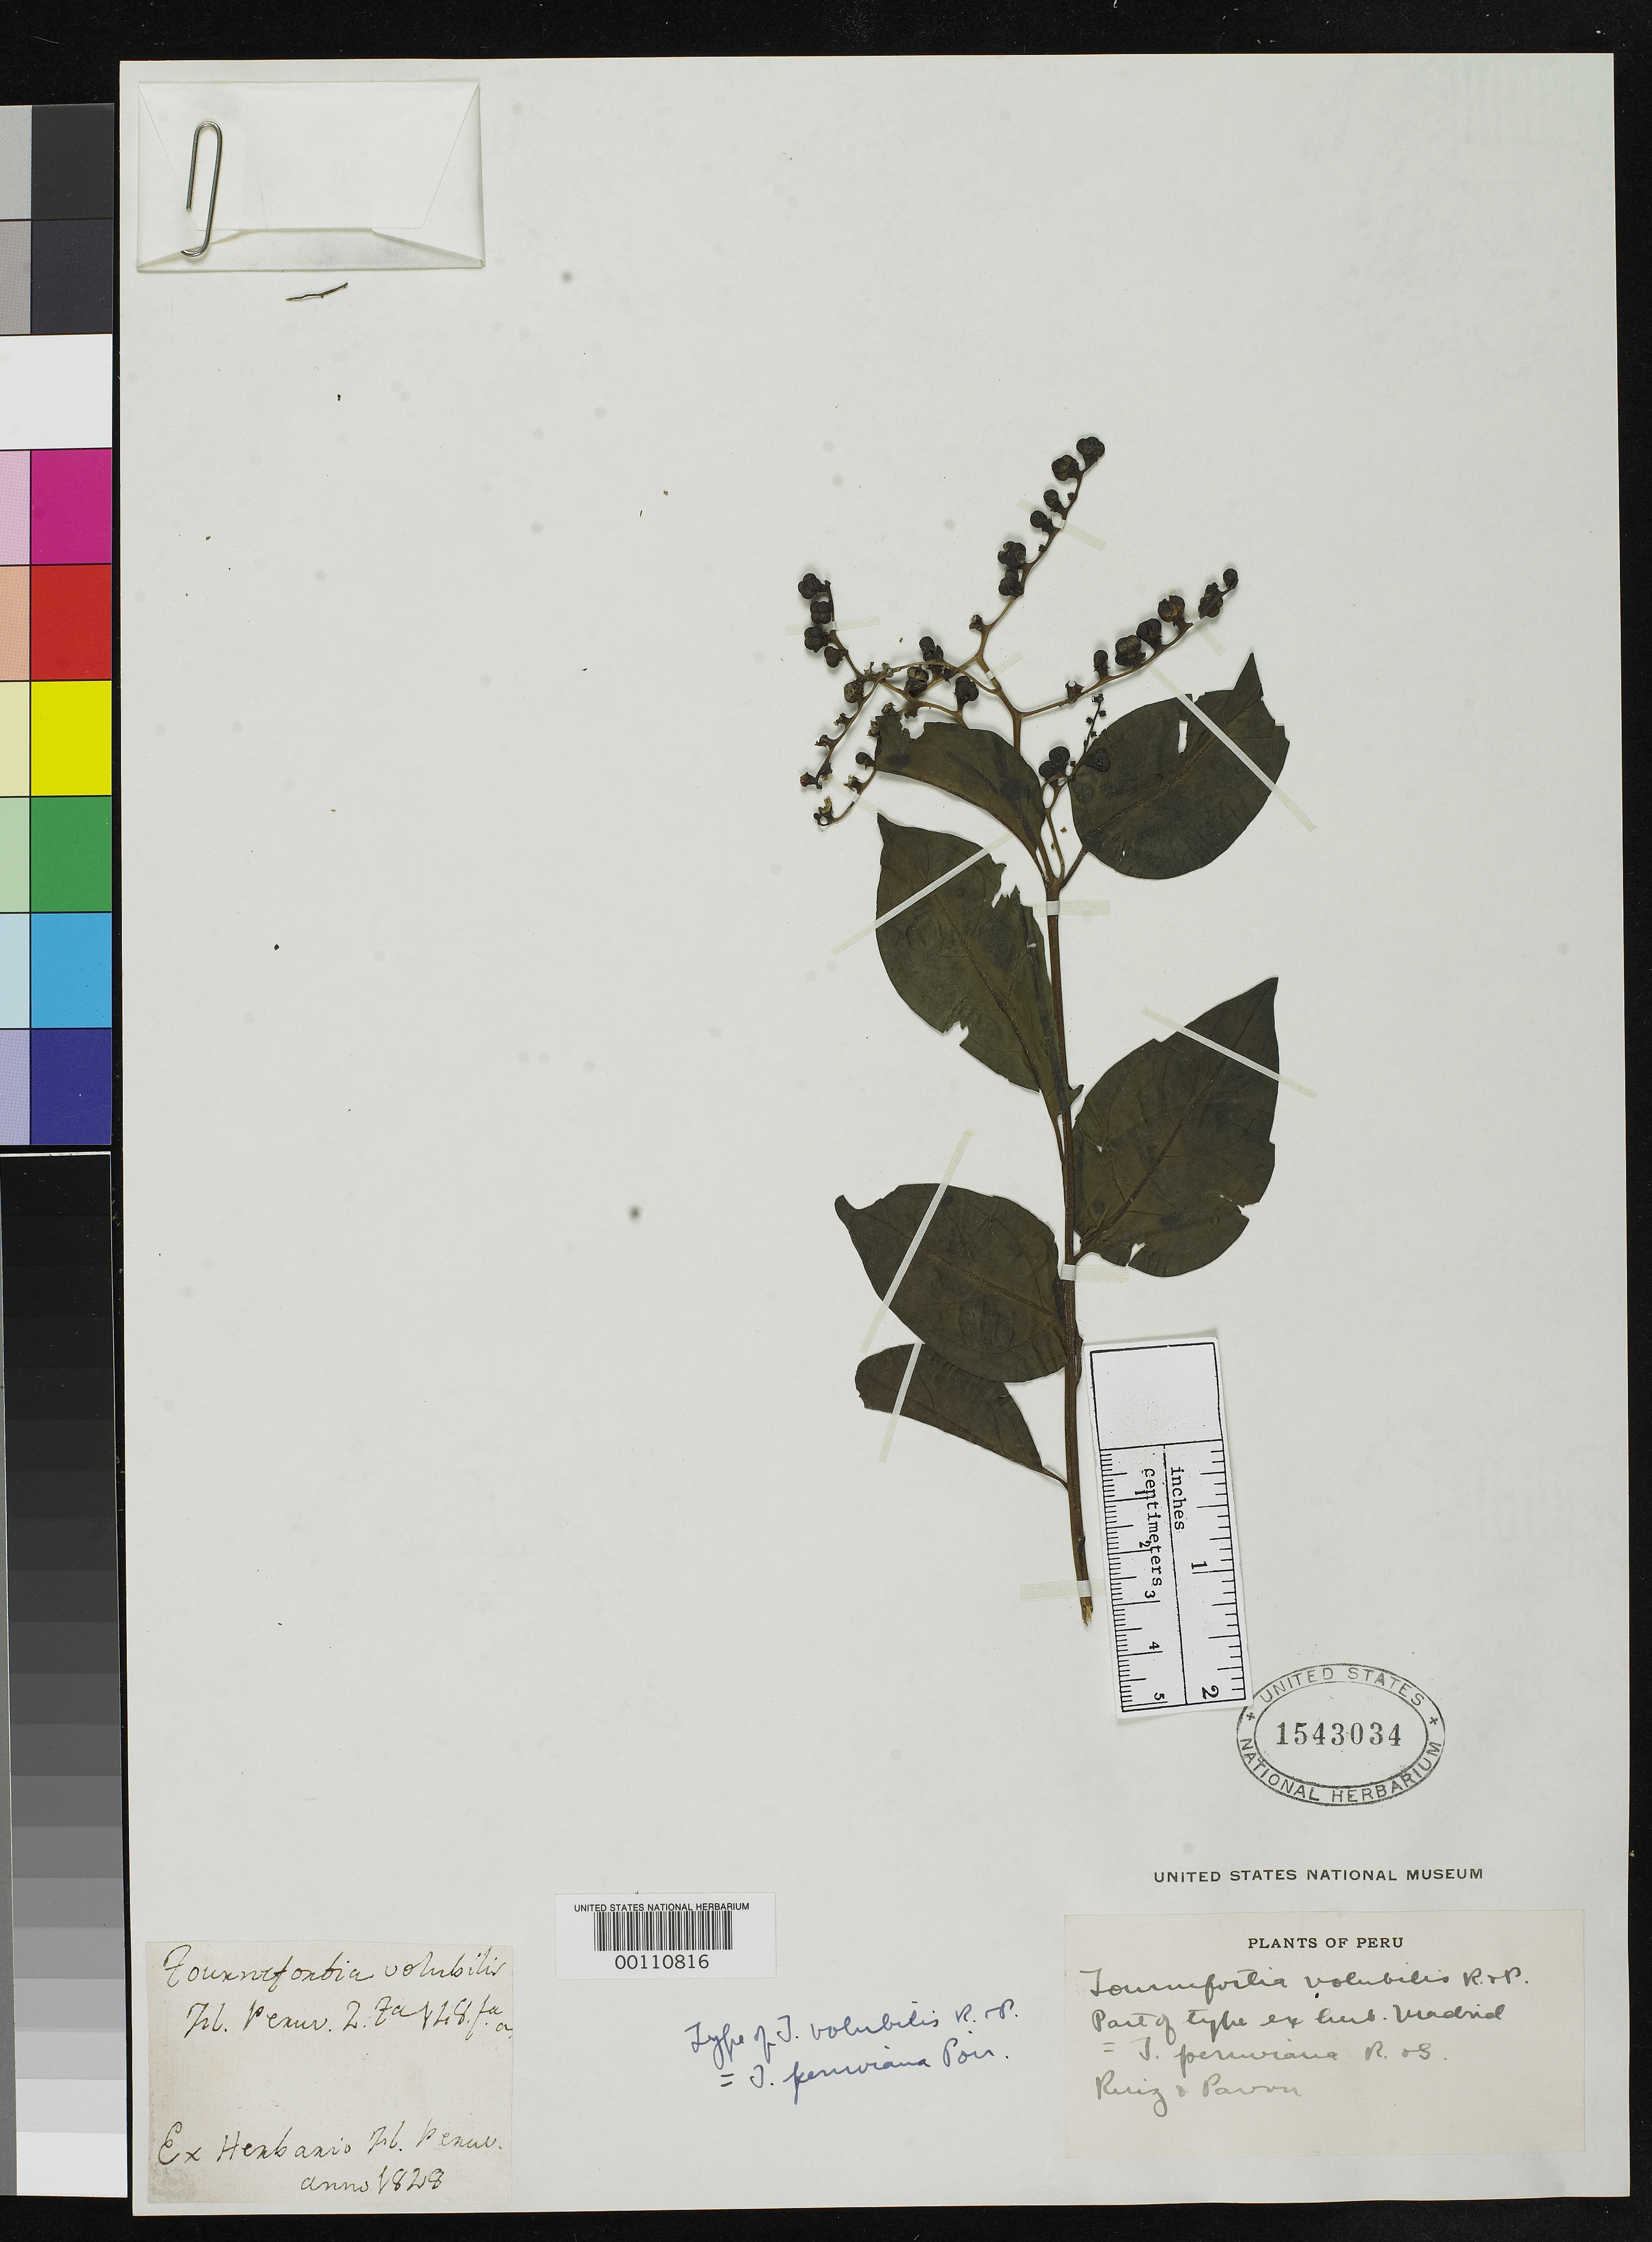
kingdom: Plantae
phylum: Tracheophyta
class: Magnoliopsida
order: Boraginales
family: Heliotropiaceae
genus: Tournefortia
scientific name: Tournefortia scandens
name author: Willd.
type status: Type Collection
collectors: H. Ruiz López & J. A. Pavón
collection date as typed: Aug 1828 to -- Sep 1828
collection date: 1828-08/1828-09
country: Peru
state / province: Huánuco / Pasco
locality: Pozuzo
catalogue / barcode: US 1543034